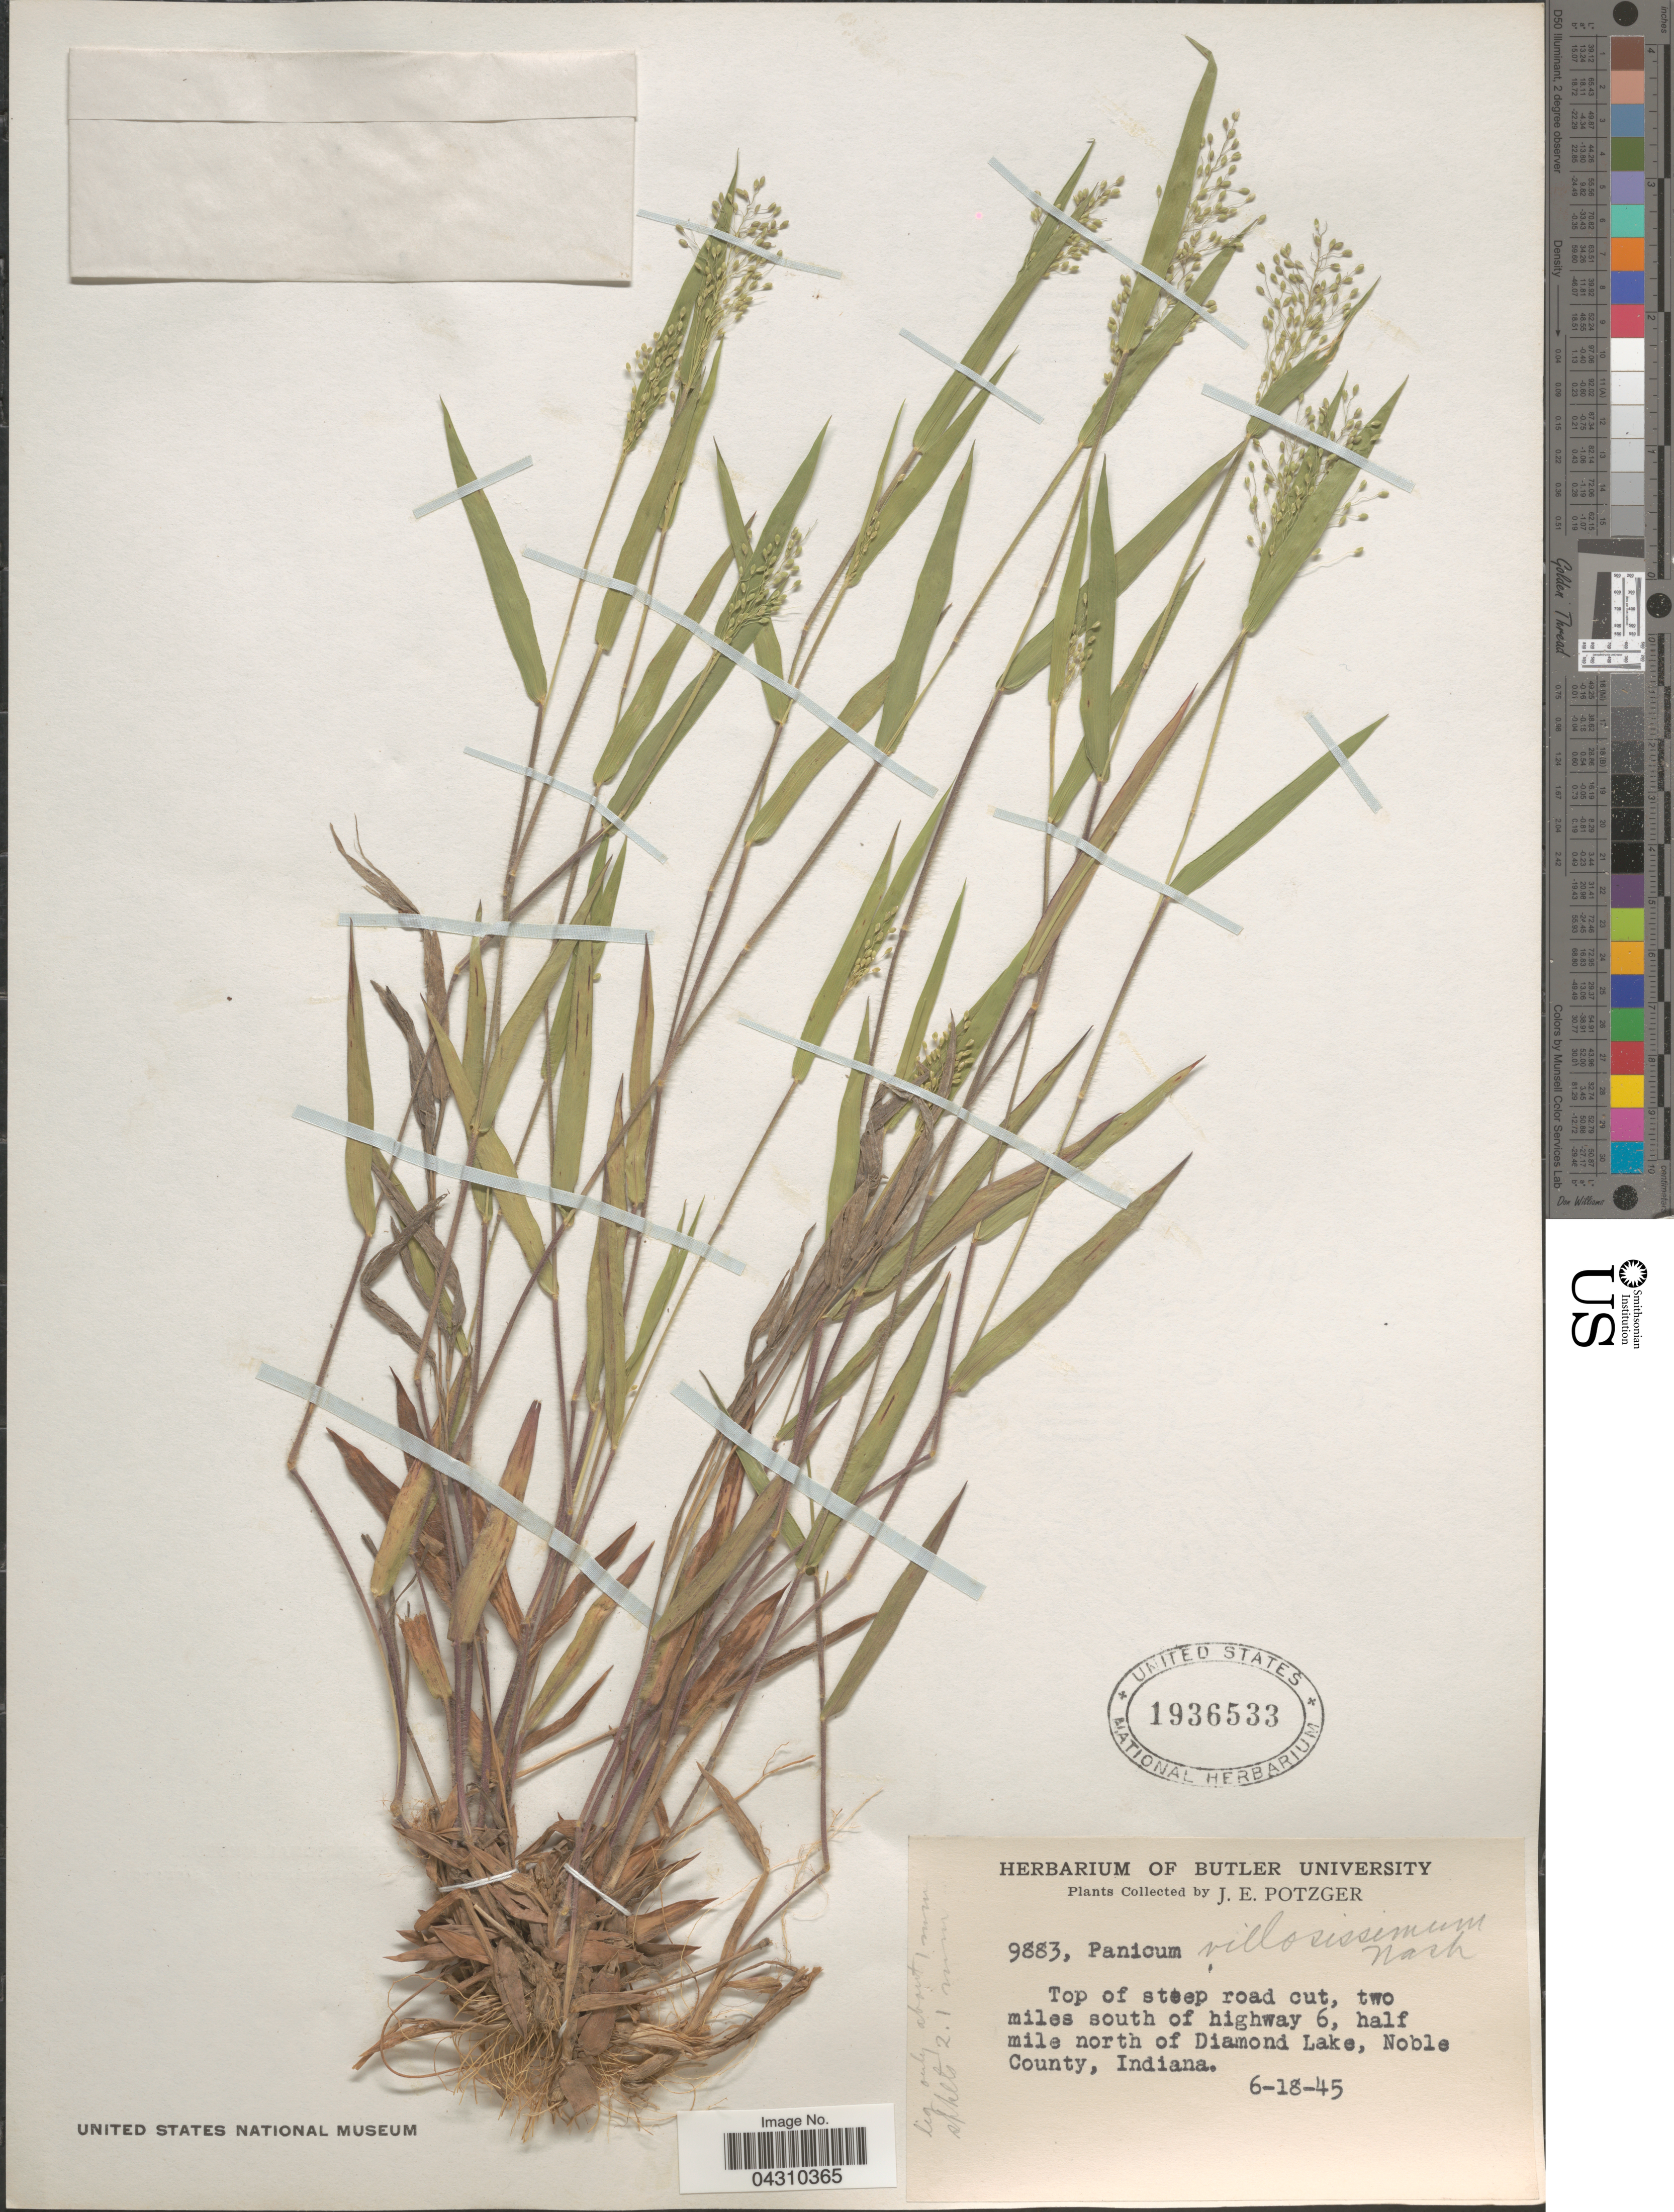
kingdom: Plantae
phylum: Tracheophyta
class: Liliopsida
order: Poales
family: Poaceae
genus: Dichanthelium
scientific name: Dichanthelium acuminatum var. acuminatum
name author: (Sw.) Gould & C.A. Clark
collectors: J. Potzger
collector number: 9883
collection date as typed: Transcribed d/m/y: 18/6/45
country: United States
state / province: Indiana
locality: Top of steep road cut, two miles south of highway 6, half mile north of Diamond Lake, Noble County.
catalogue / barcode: US 1936533